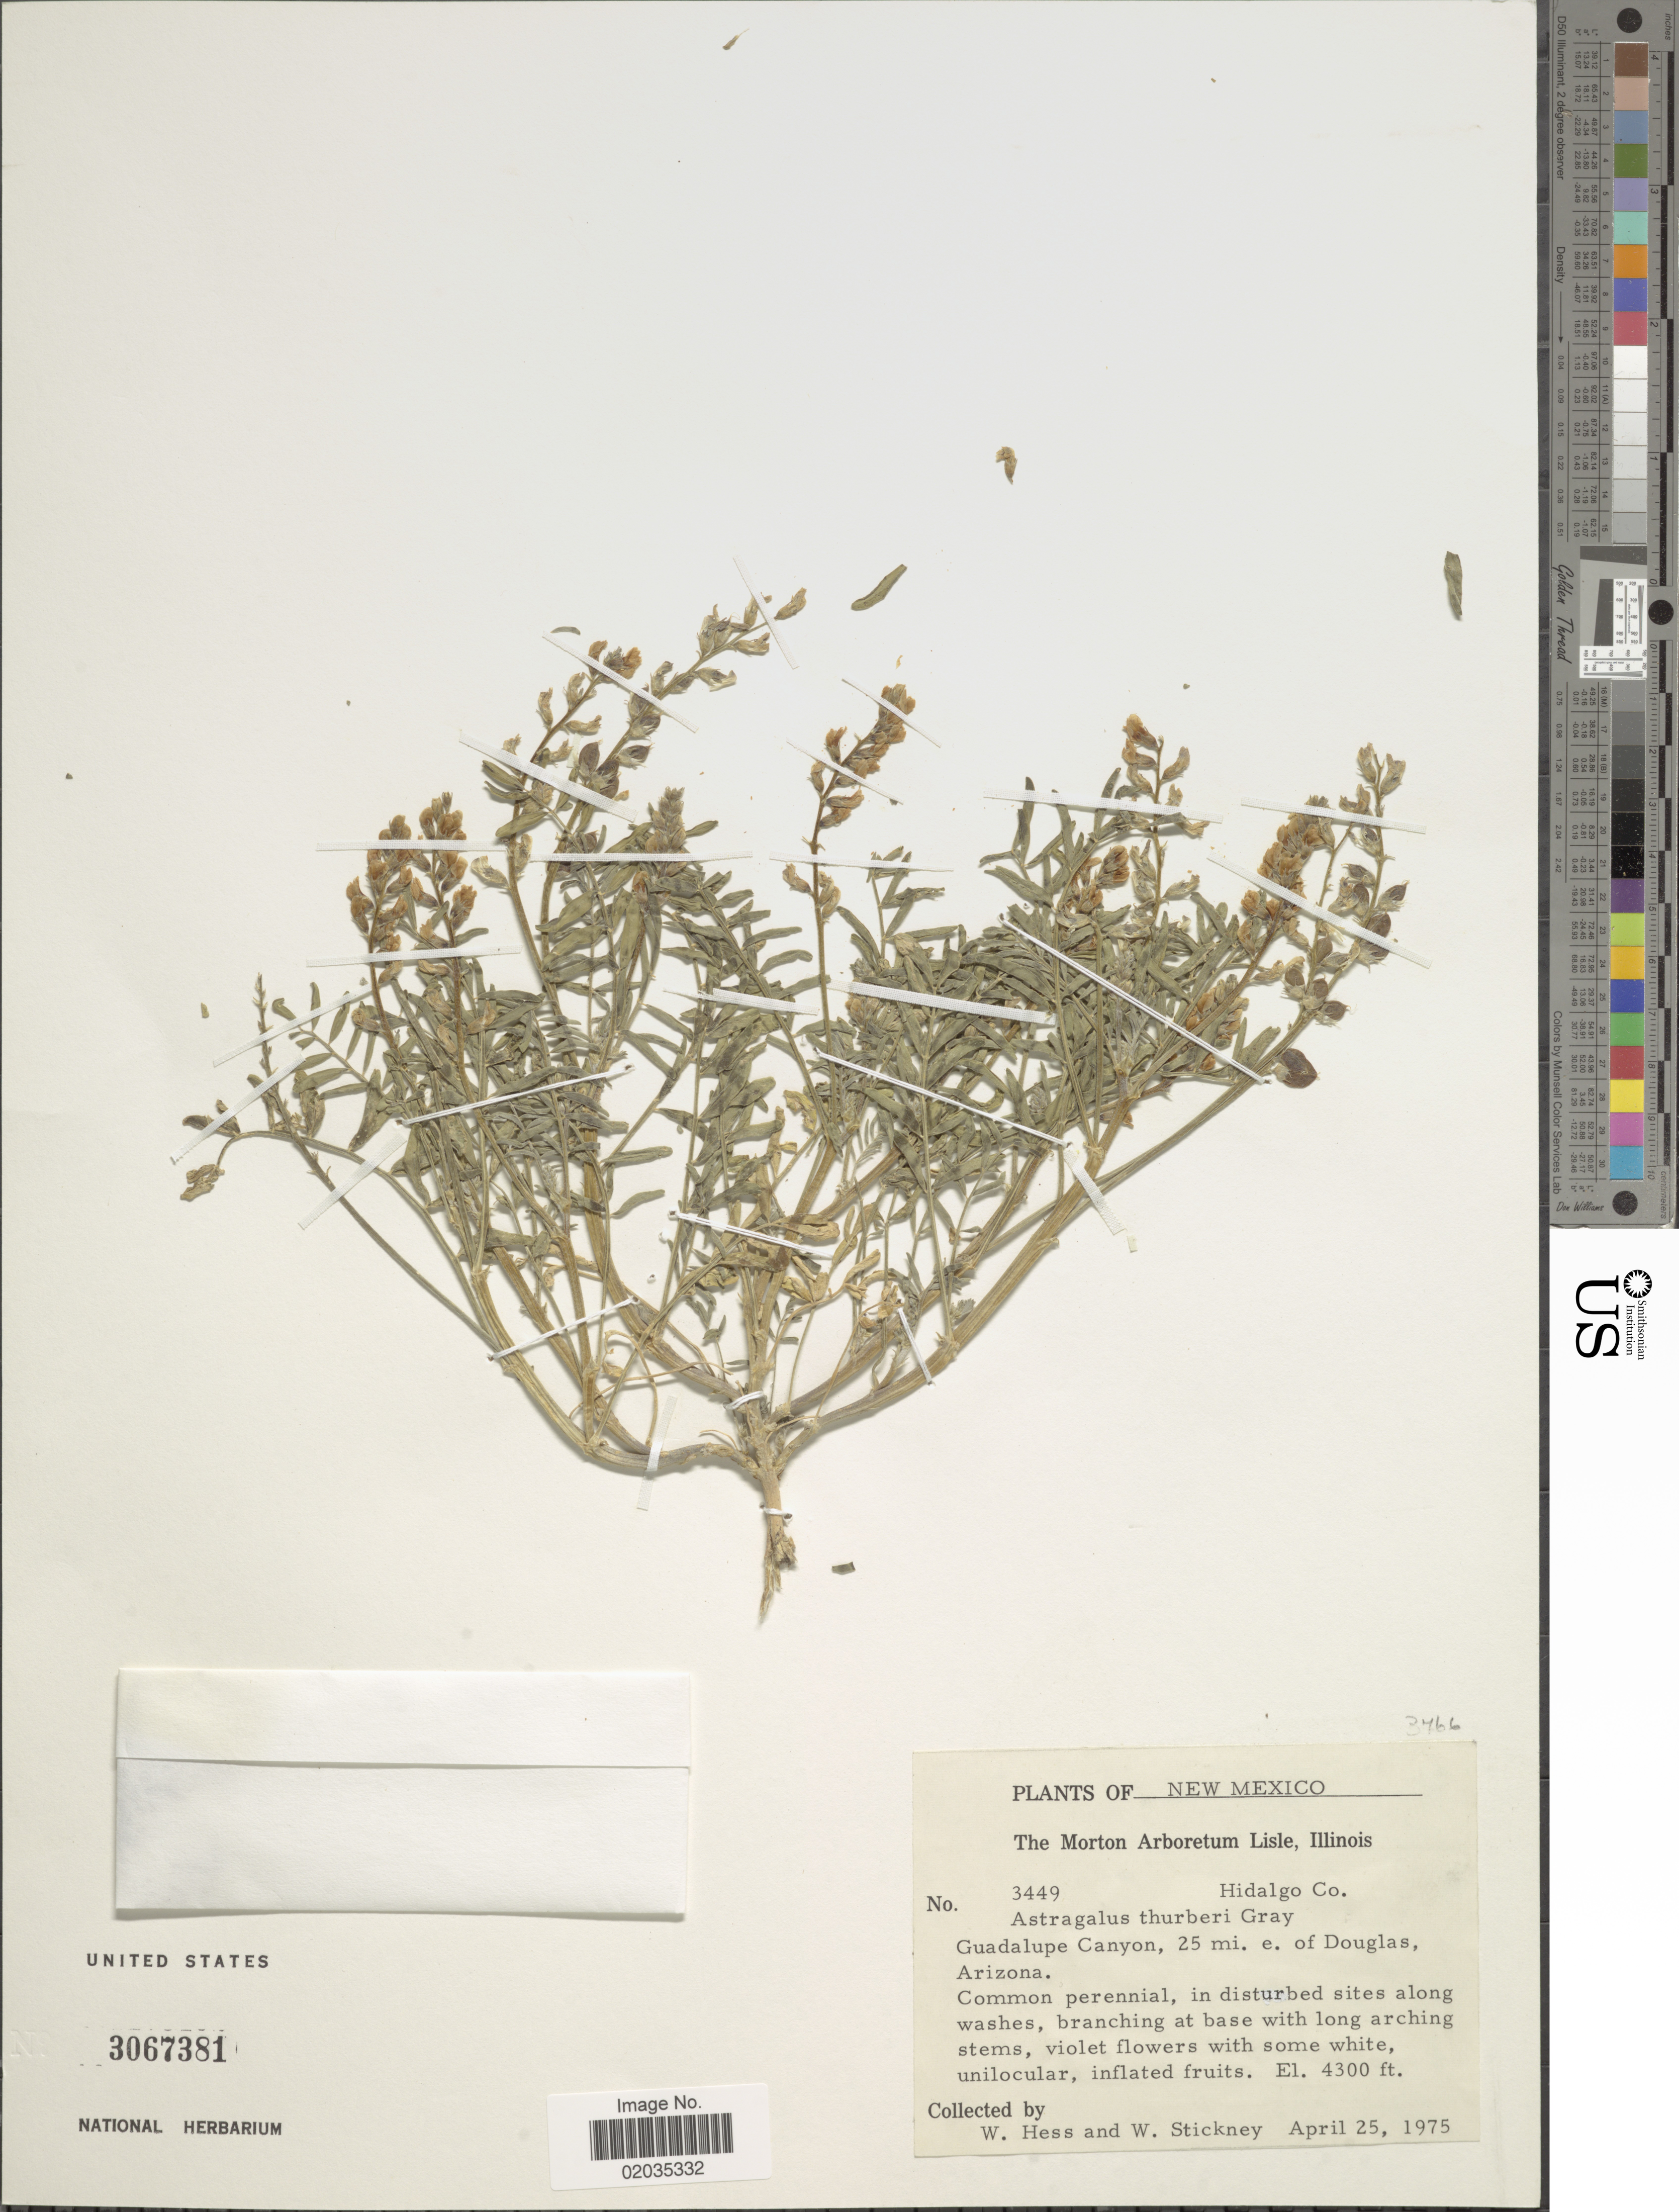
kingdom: Plantae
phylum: Tracheophyta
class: Magnoliopsida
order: Fabales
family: Fabaceae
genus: Astragalus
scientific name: Astragalus thurberi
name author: A. Gray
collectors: W. Hess & W. Stickney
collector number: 3449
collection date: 1975-04-25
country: United States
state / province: New Mexico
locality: Guadalupe Canyon, 25 mi. e. of Douglas. Hidalgo Co.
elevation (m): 1311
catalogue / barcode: US 3067381